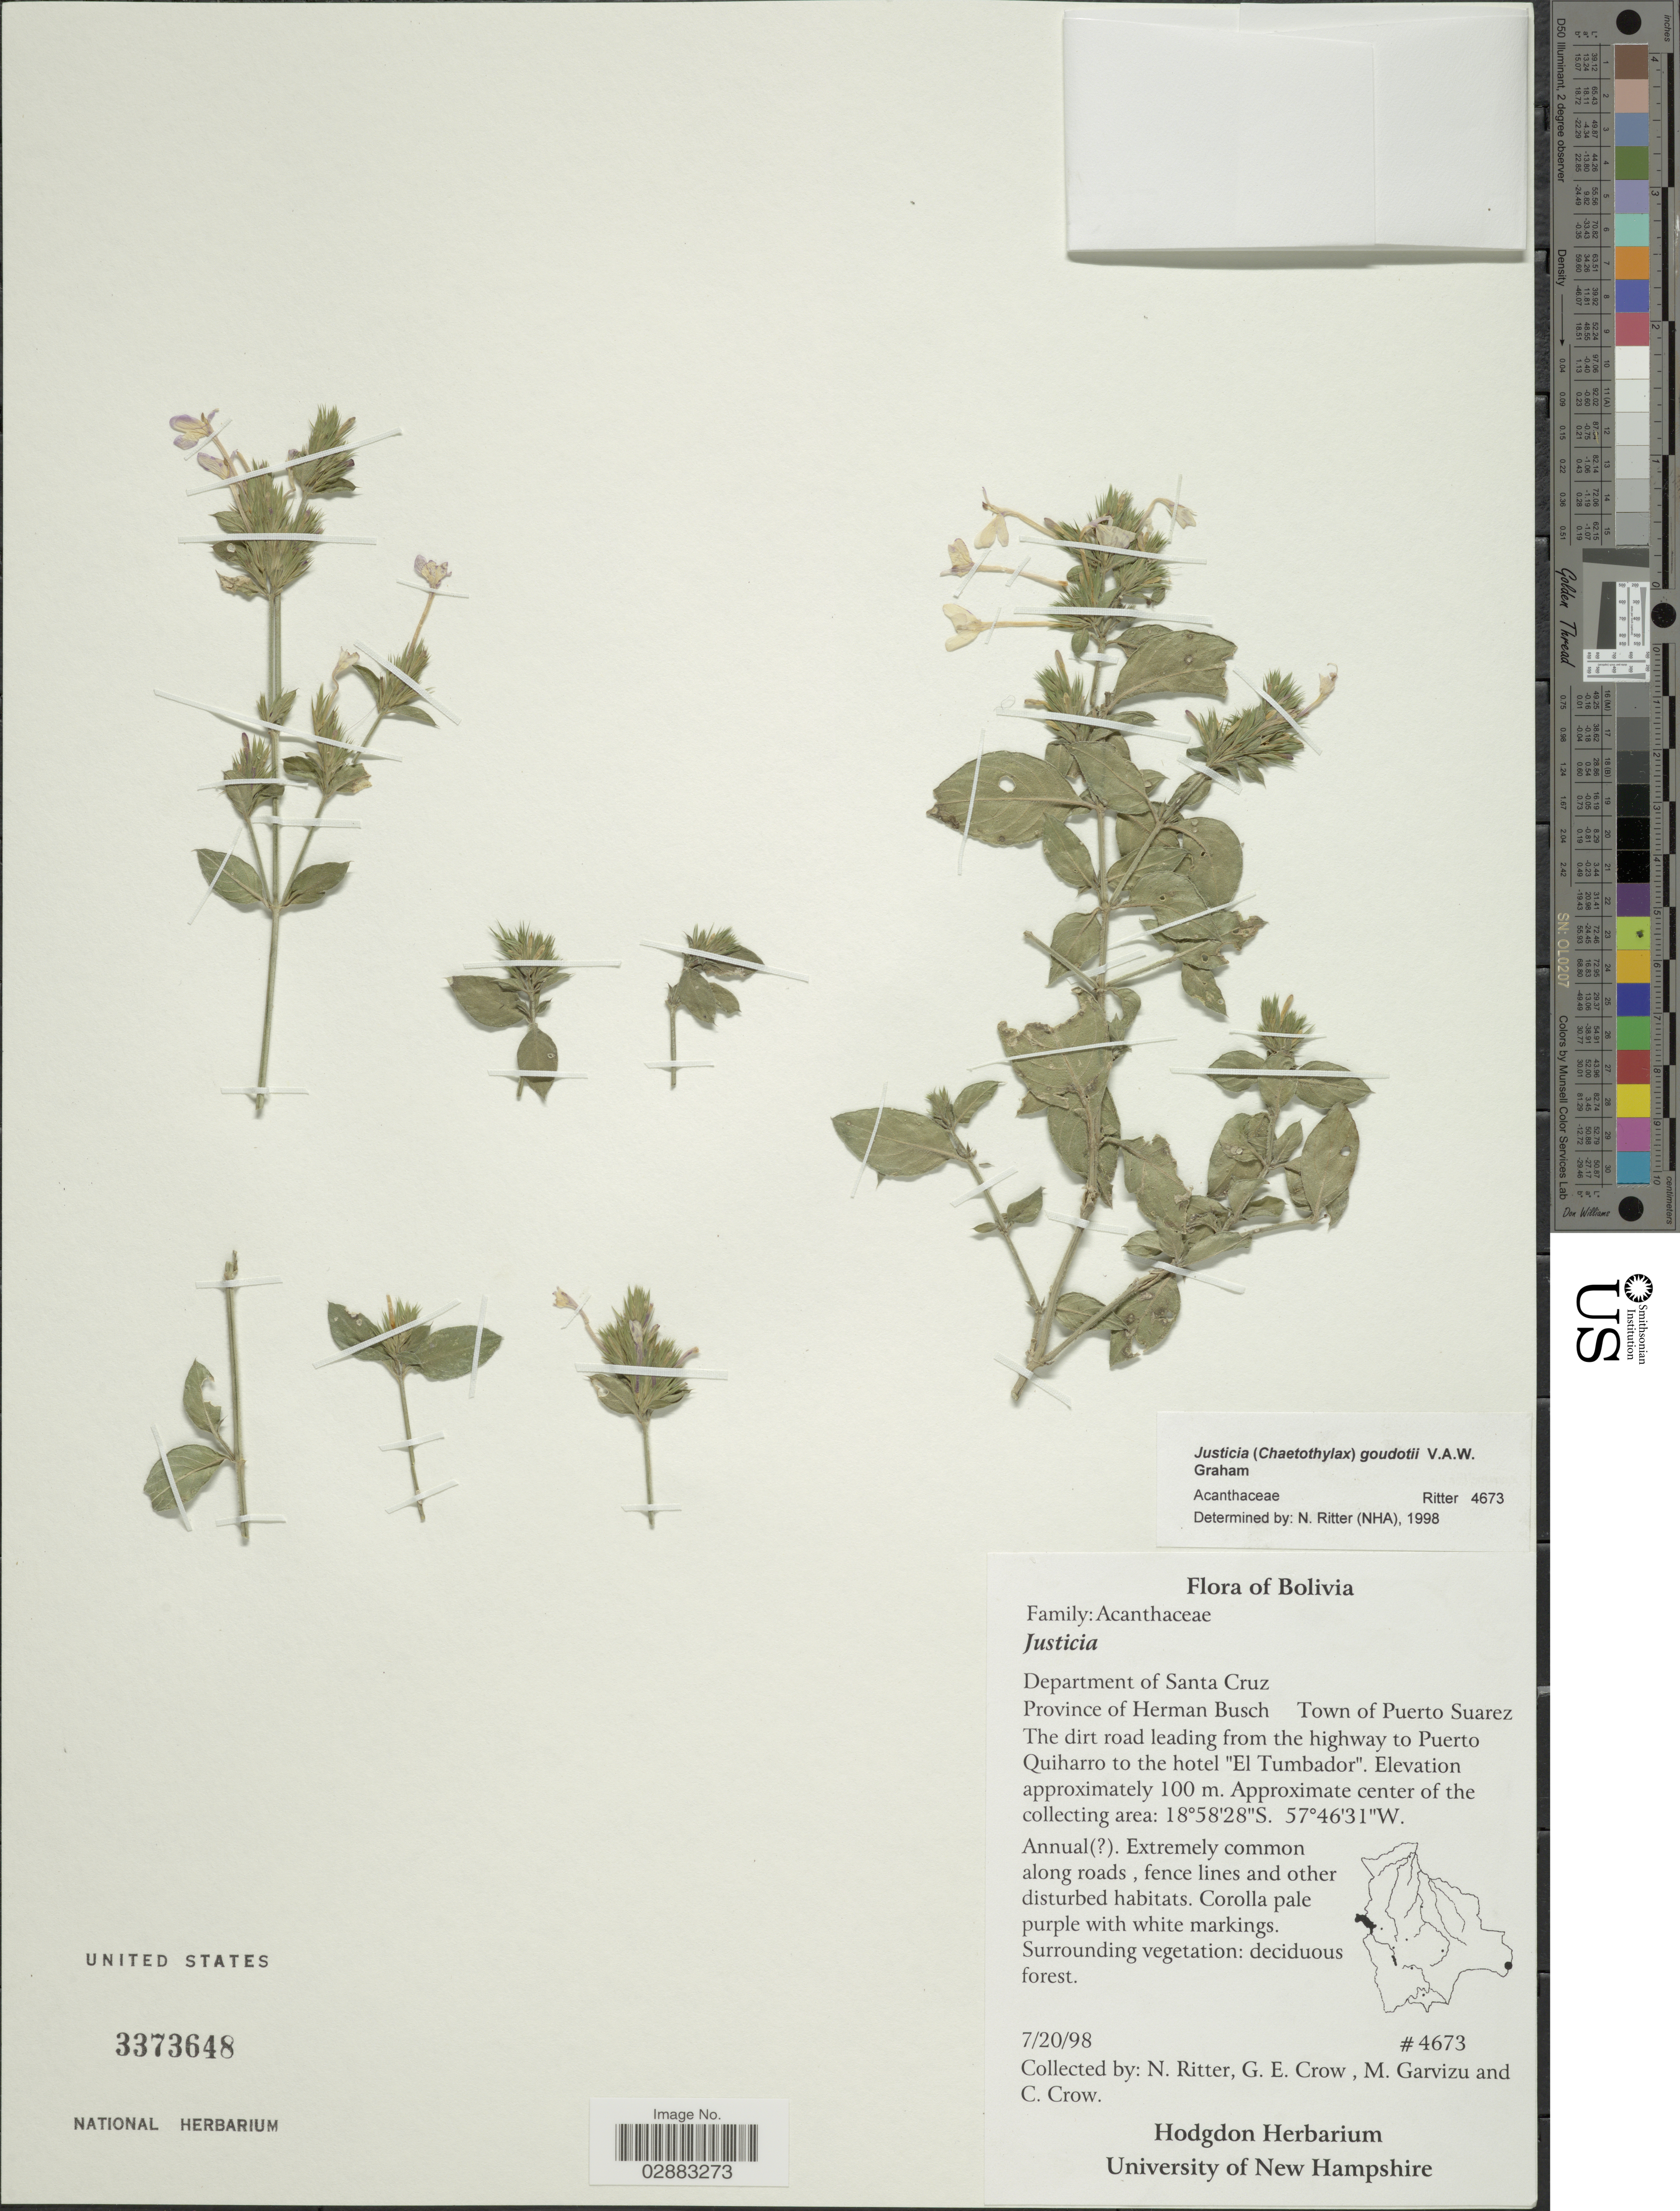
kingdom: Plantae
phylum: Tracheophyta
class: Magnoliopsida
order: Lamiales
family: Acanthaceae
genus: Justicia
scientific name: Justicia goudotii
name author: V.A.W. Graham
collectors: N. Ritter, G. Crow, M. Garvizu & C. Crow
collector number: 4673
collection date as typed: Transcribed d/m/y: 20/7/98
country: Bolivia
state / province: Santa Cruz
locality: Department of Santa Cruz. Province of Herman Busch. Ton of Puerto Suarez. The dirt road leading from the highway to Puerto Quiharro to the hotel "El Tumbador".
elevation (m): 100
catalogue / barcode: US 3373648